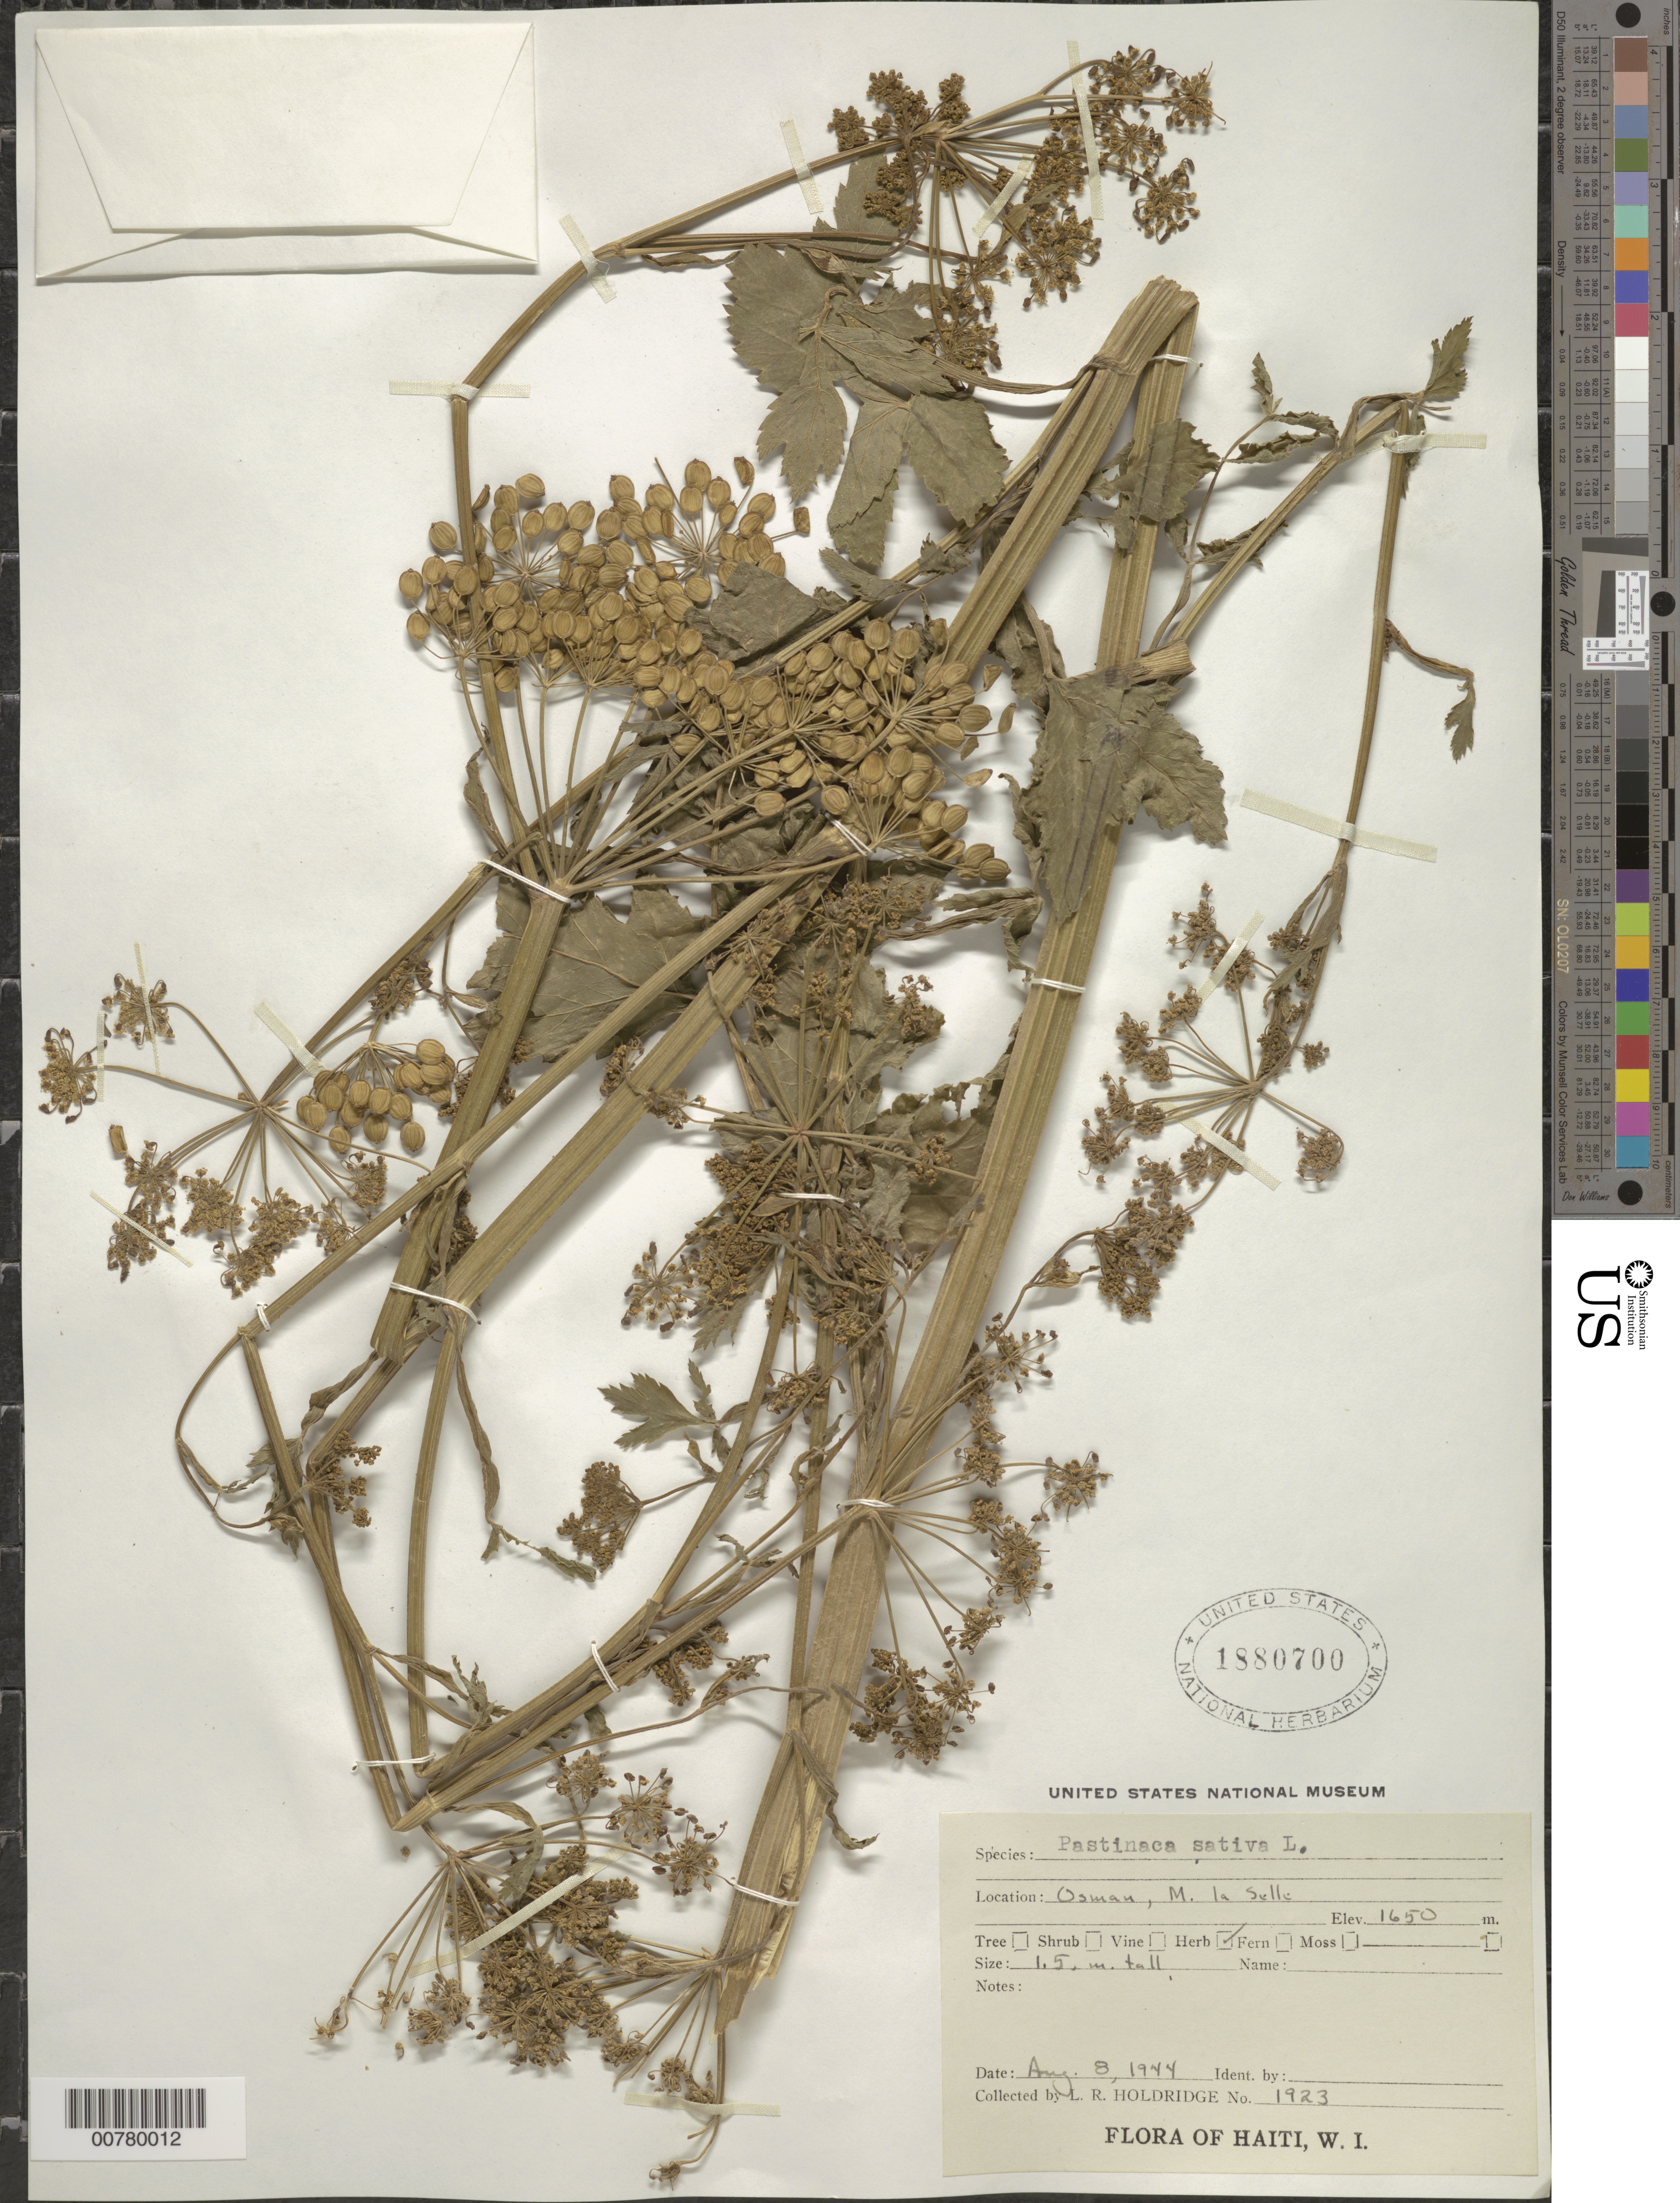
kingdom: Plantae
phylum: Tracheophyta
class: Magnoliopsida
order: Apiales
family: Apiaceae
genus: Pastinaca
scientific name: Pastinaca sativa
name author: L.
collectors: L. Holdridge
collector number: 1923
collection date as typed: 08 Aug 1944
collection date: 1944-08-08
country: Haiti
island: Hispaniola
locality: Osman, Massif la Selle.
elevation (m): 1650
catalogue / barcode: US 1880700